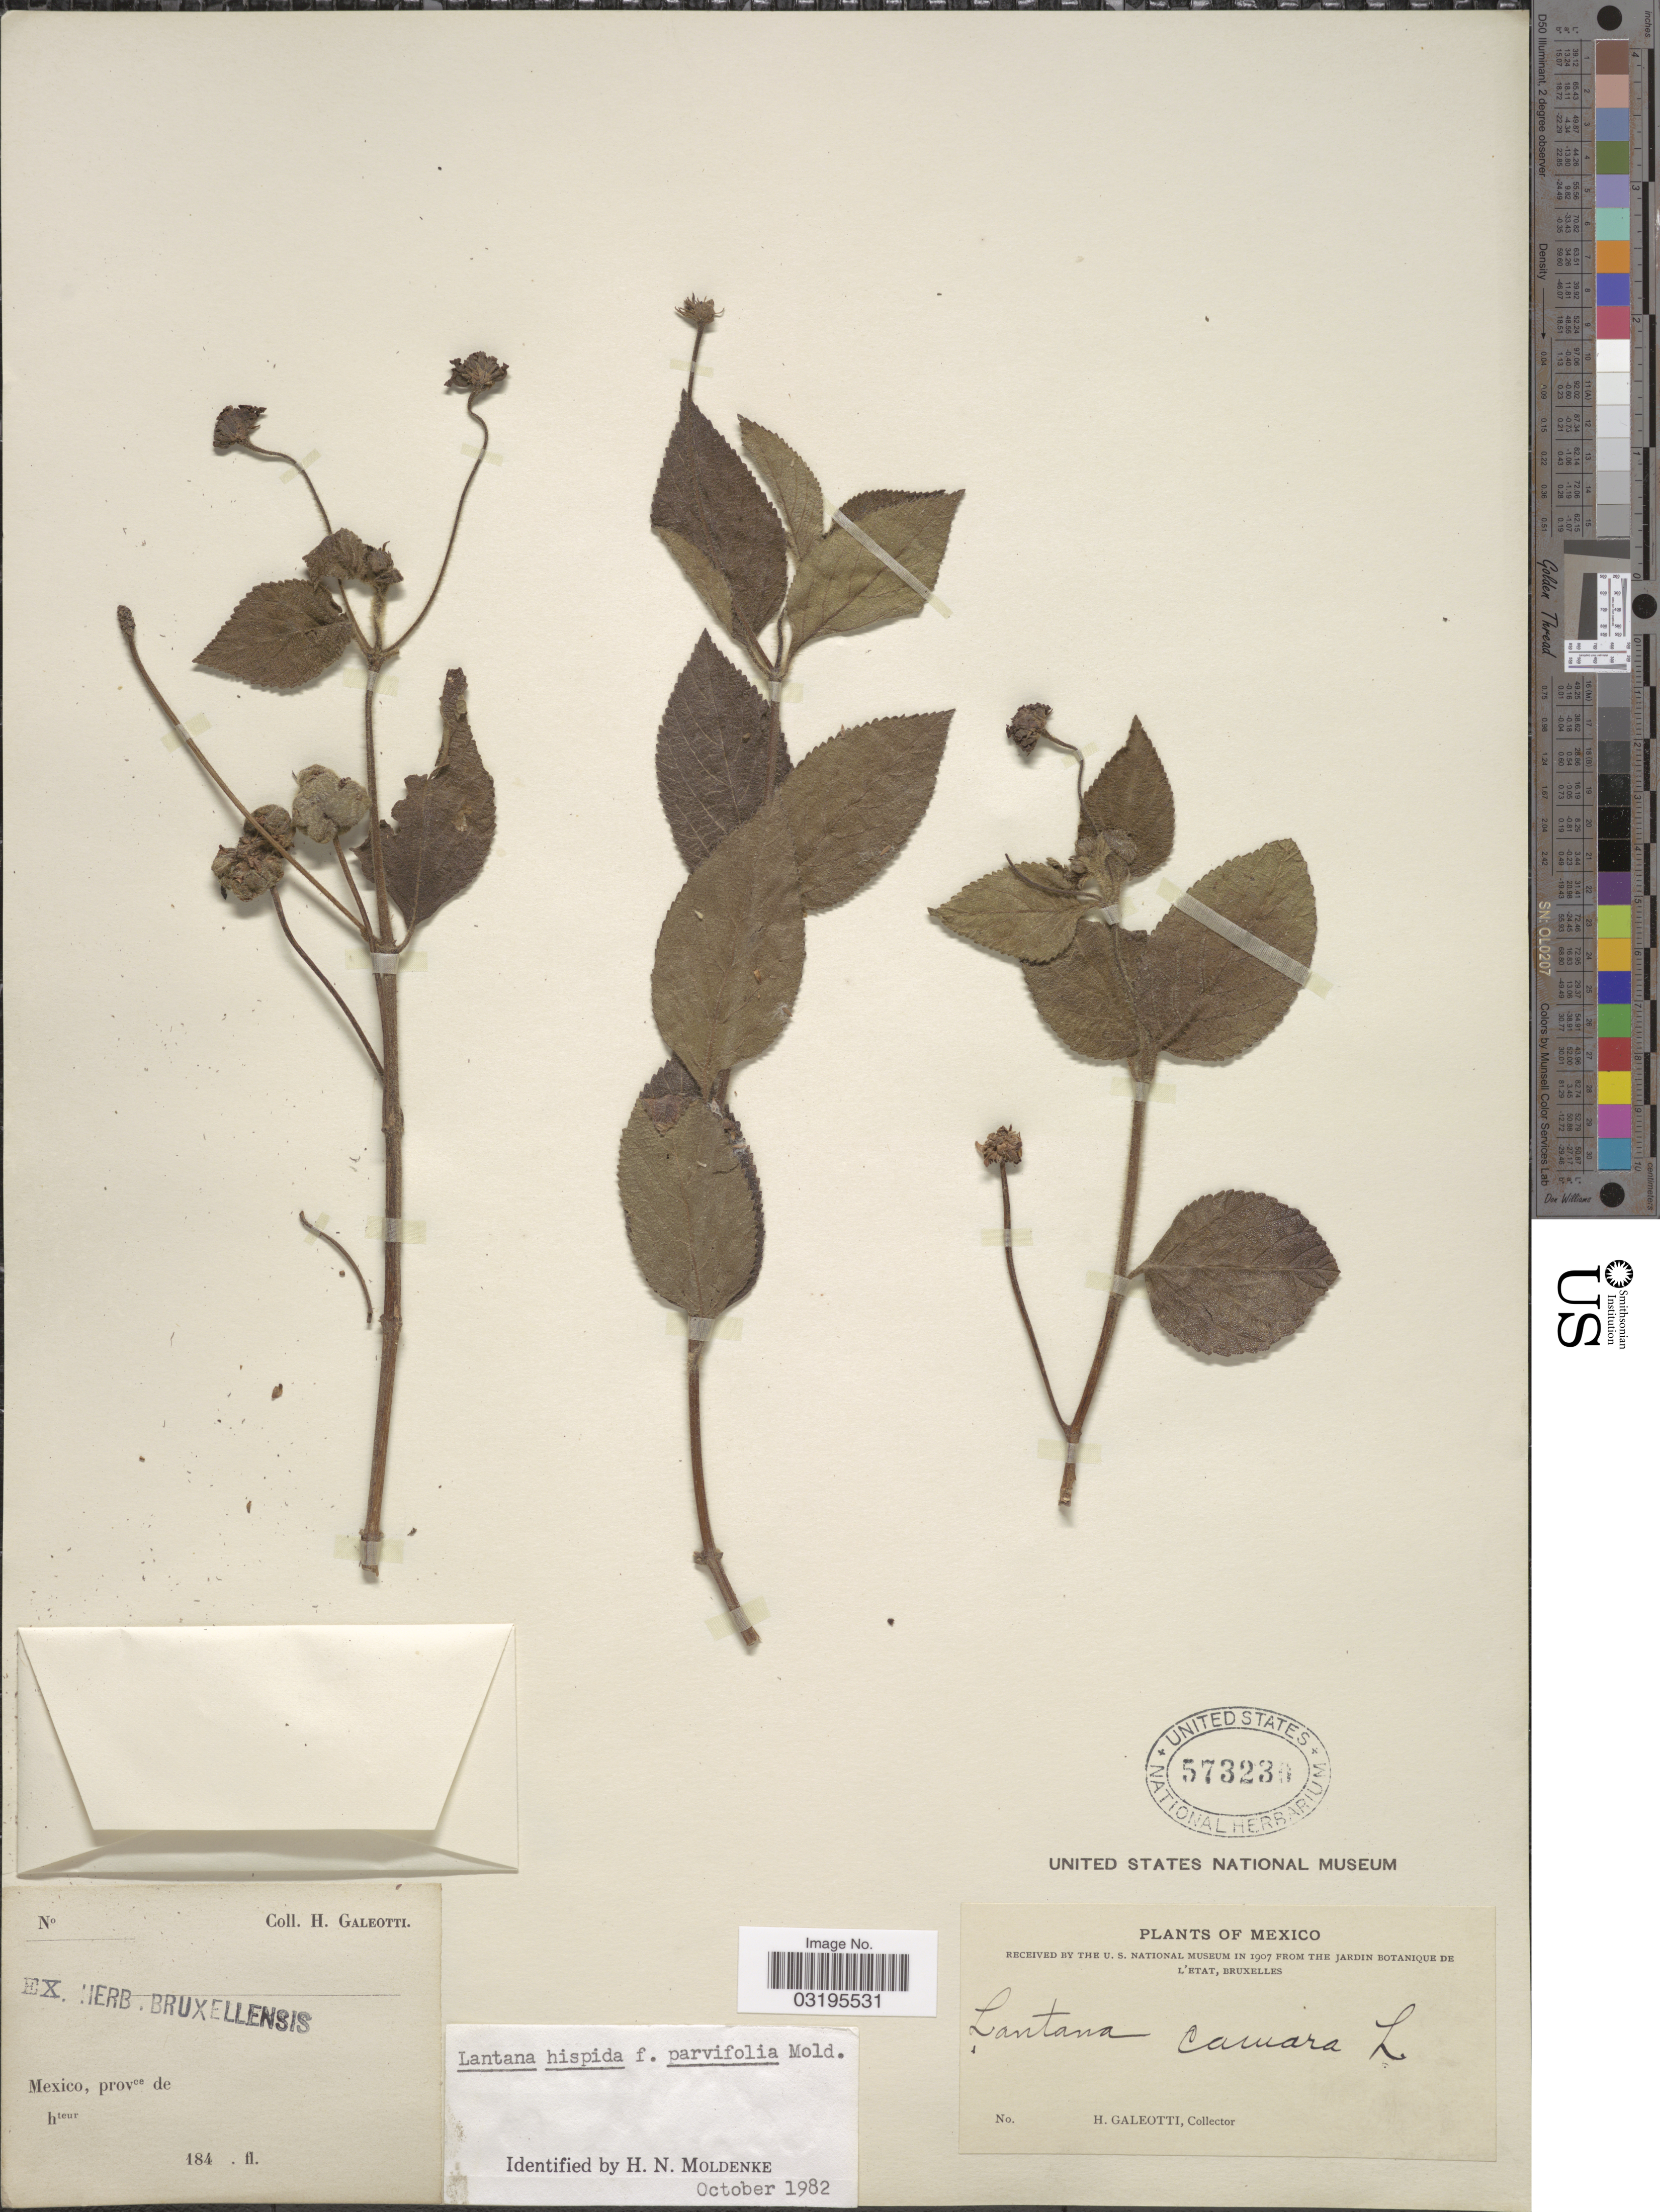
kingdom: Plantae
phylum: Tracheophyta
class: Magnoliopsida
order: Lamiales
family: Verbenaceae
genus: Lantana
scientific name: Lantana hispida f. parvifolia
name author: Kunth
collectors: H. G. Galeotti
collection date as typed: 184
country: Mexico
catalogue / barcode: US 573230